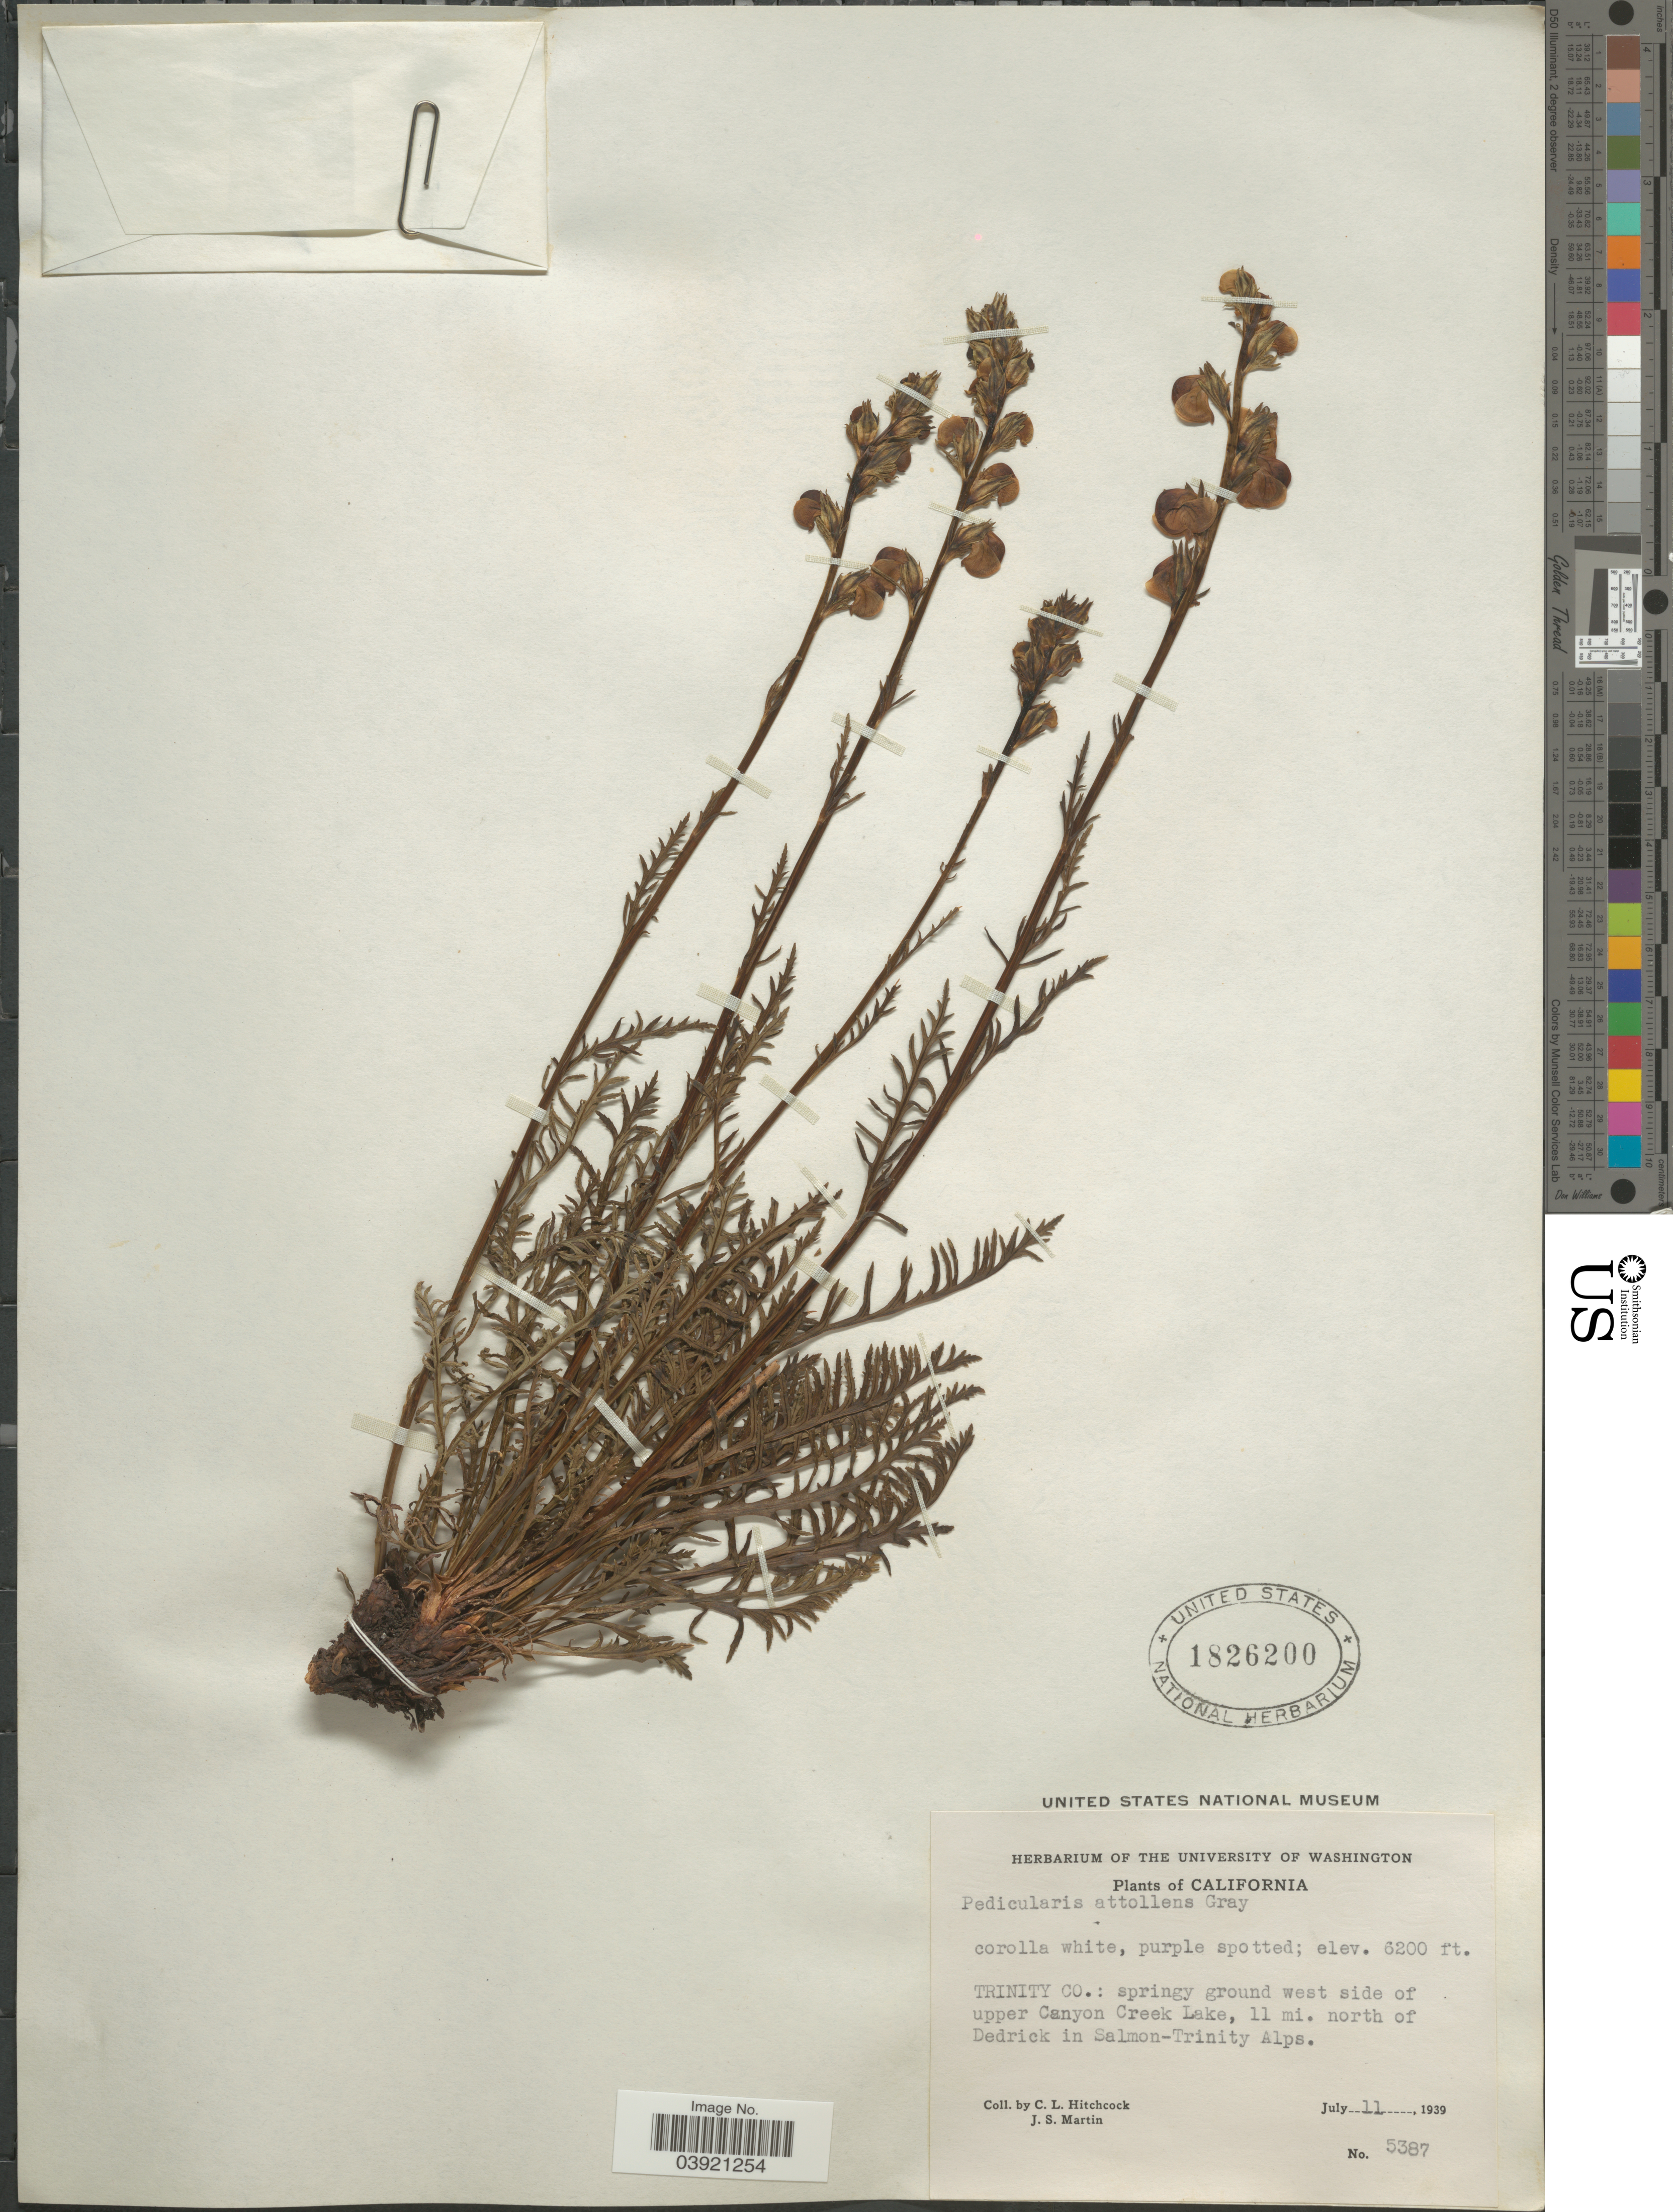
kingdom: Plantae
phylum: Tracheophyta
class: Magnoliopsida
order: Lamiales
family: Orobanchaceae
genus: Pedicularis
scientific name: Pedicularis attollens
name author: A. Gray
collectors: C. L. Hitchcock & J. S. Martin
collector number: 5387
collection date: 1939-07-11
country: United States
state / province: California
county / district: Trinity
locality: Trinity Co.: springy ground west side of upper Canyon Creek Lake, 11 mi. north of Dedrick in Salmon-Trinity Alps.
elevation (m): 1890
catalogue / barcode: US 1826200